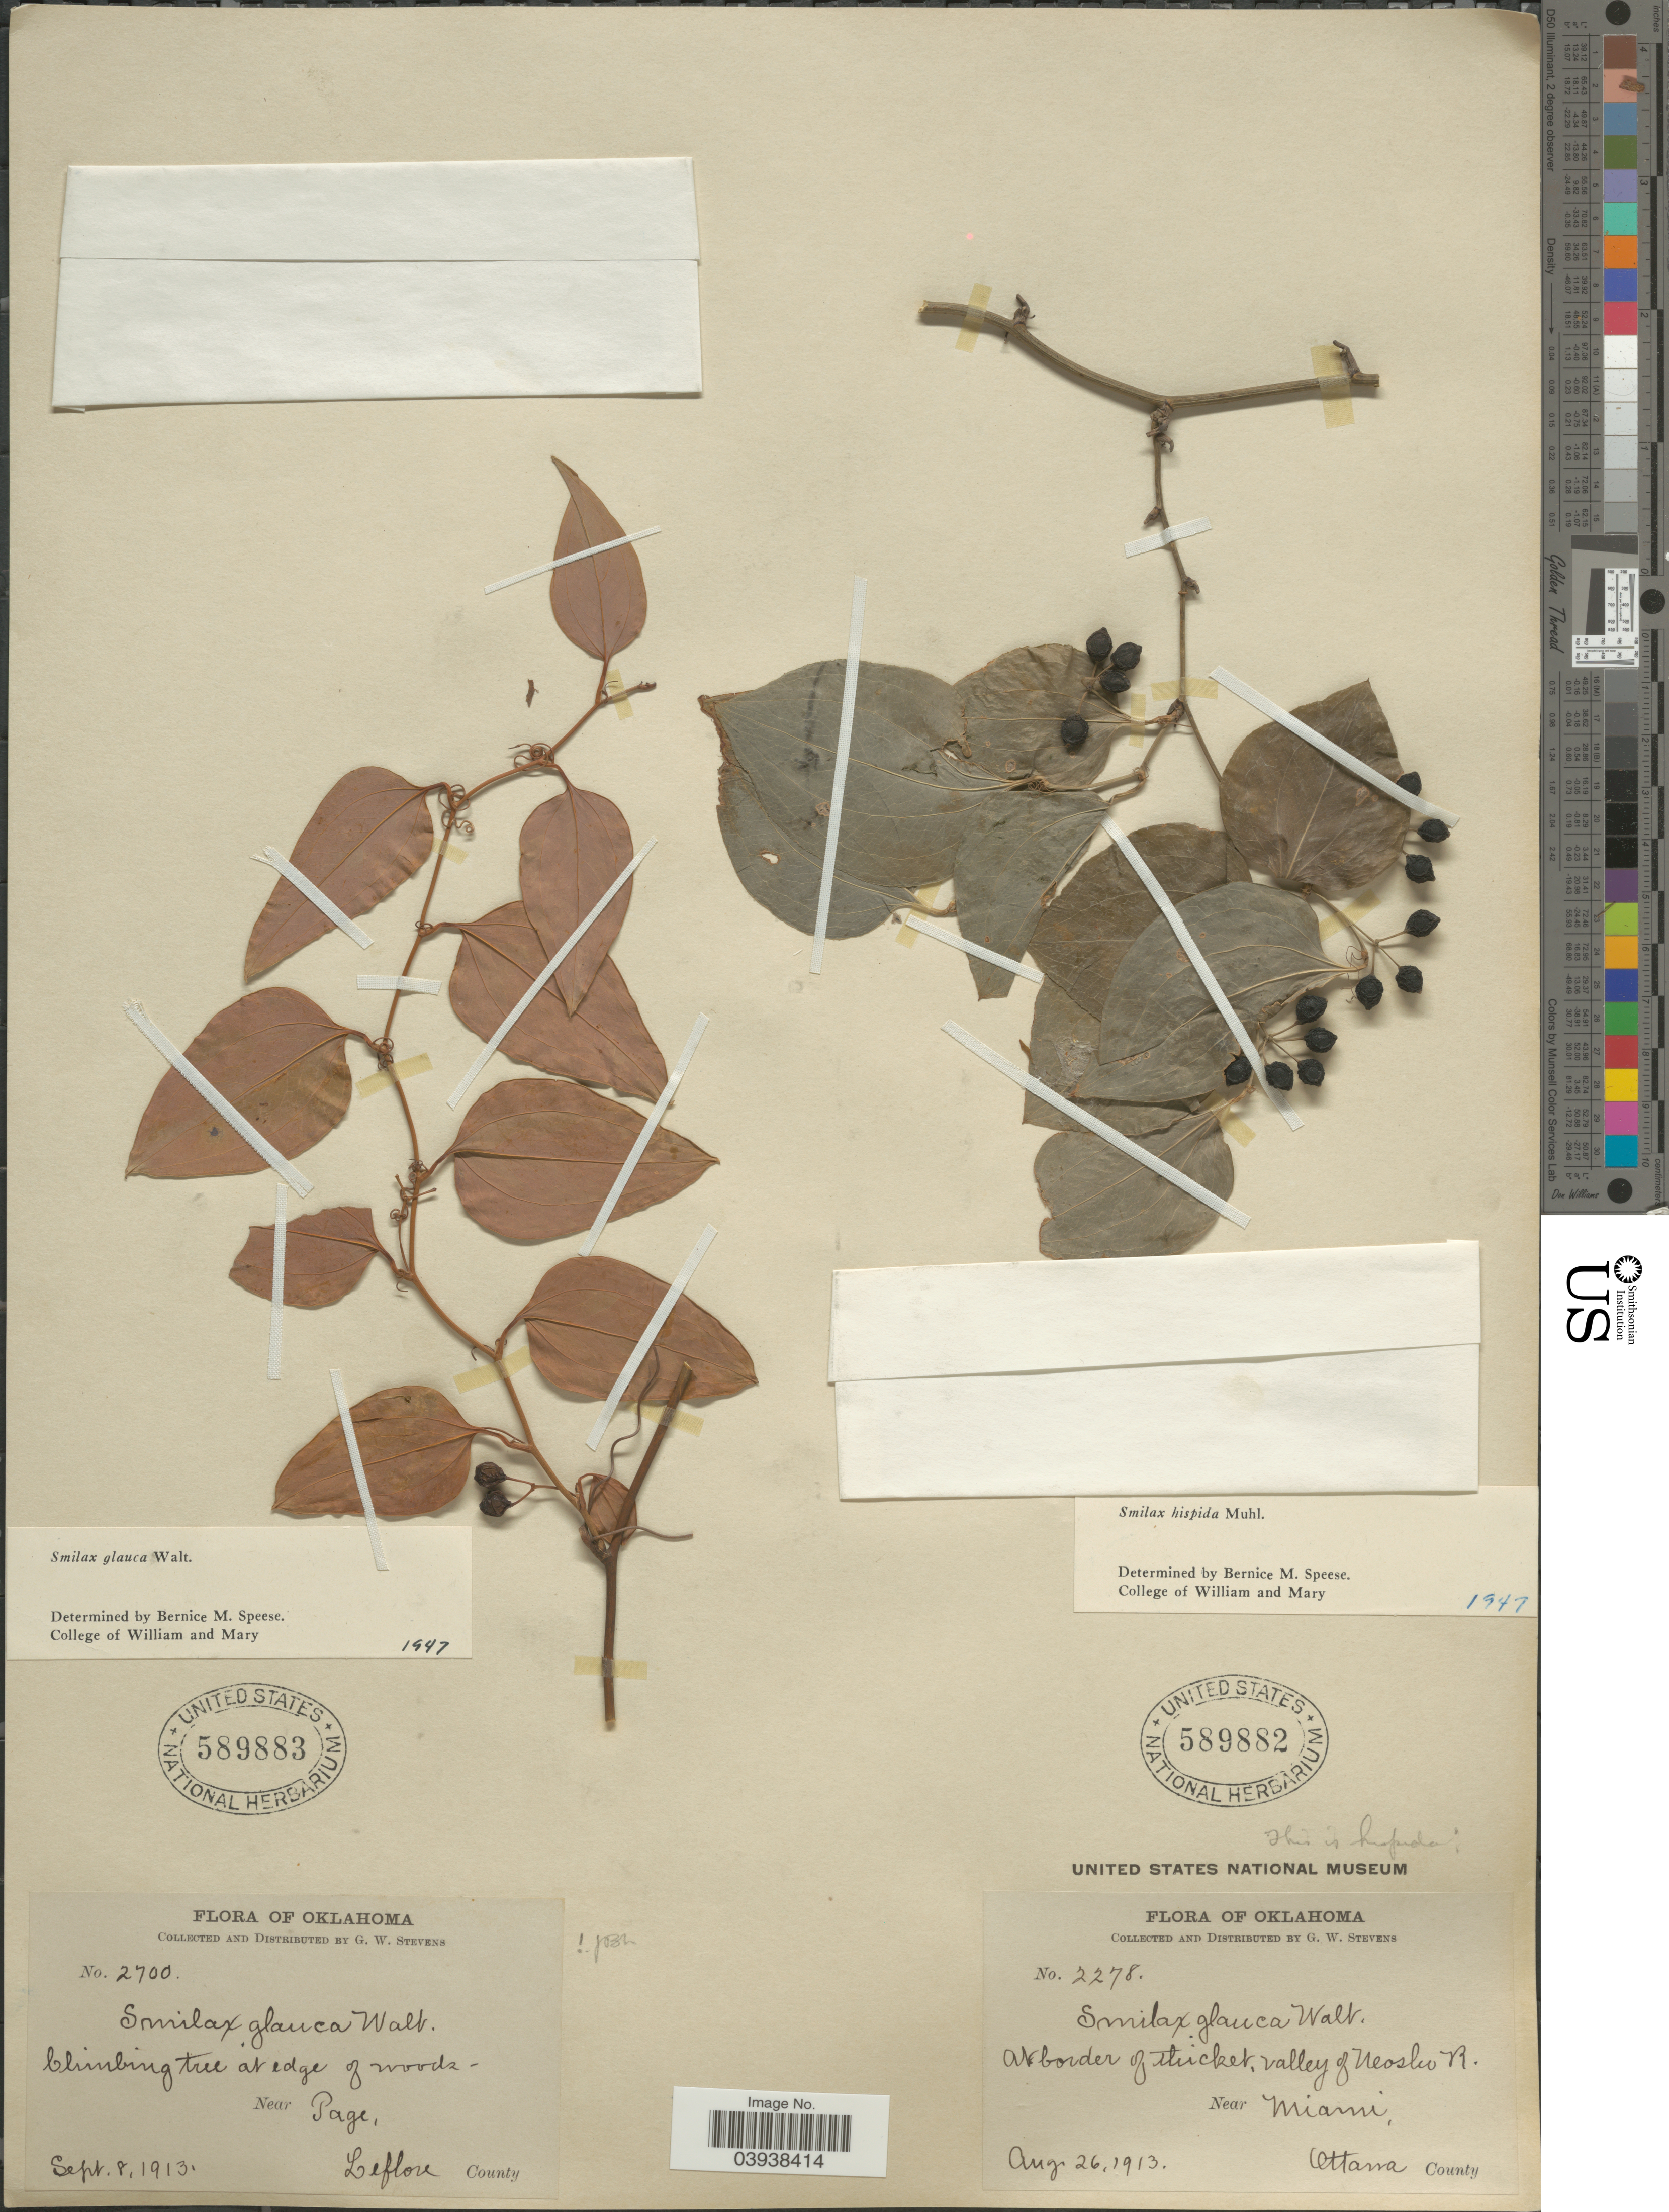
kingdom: Plantae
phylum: Tracheophyta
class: Liliopsida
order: Liliales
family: Smilacaceae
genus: Smilax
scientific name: Smilax glauca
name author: Walter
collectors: G. W. Stevens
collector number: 2700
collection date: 1913-09-08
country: United States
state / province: Oklahoma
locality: Near Page. Leflore County.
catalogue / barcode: US 589883